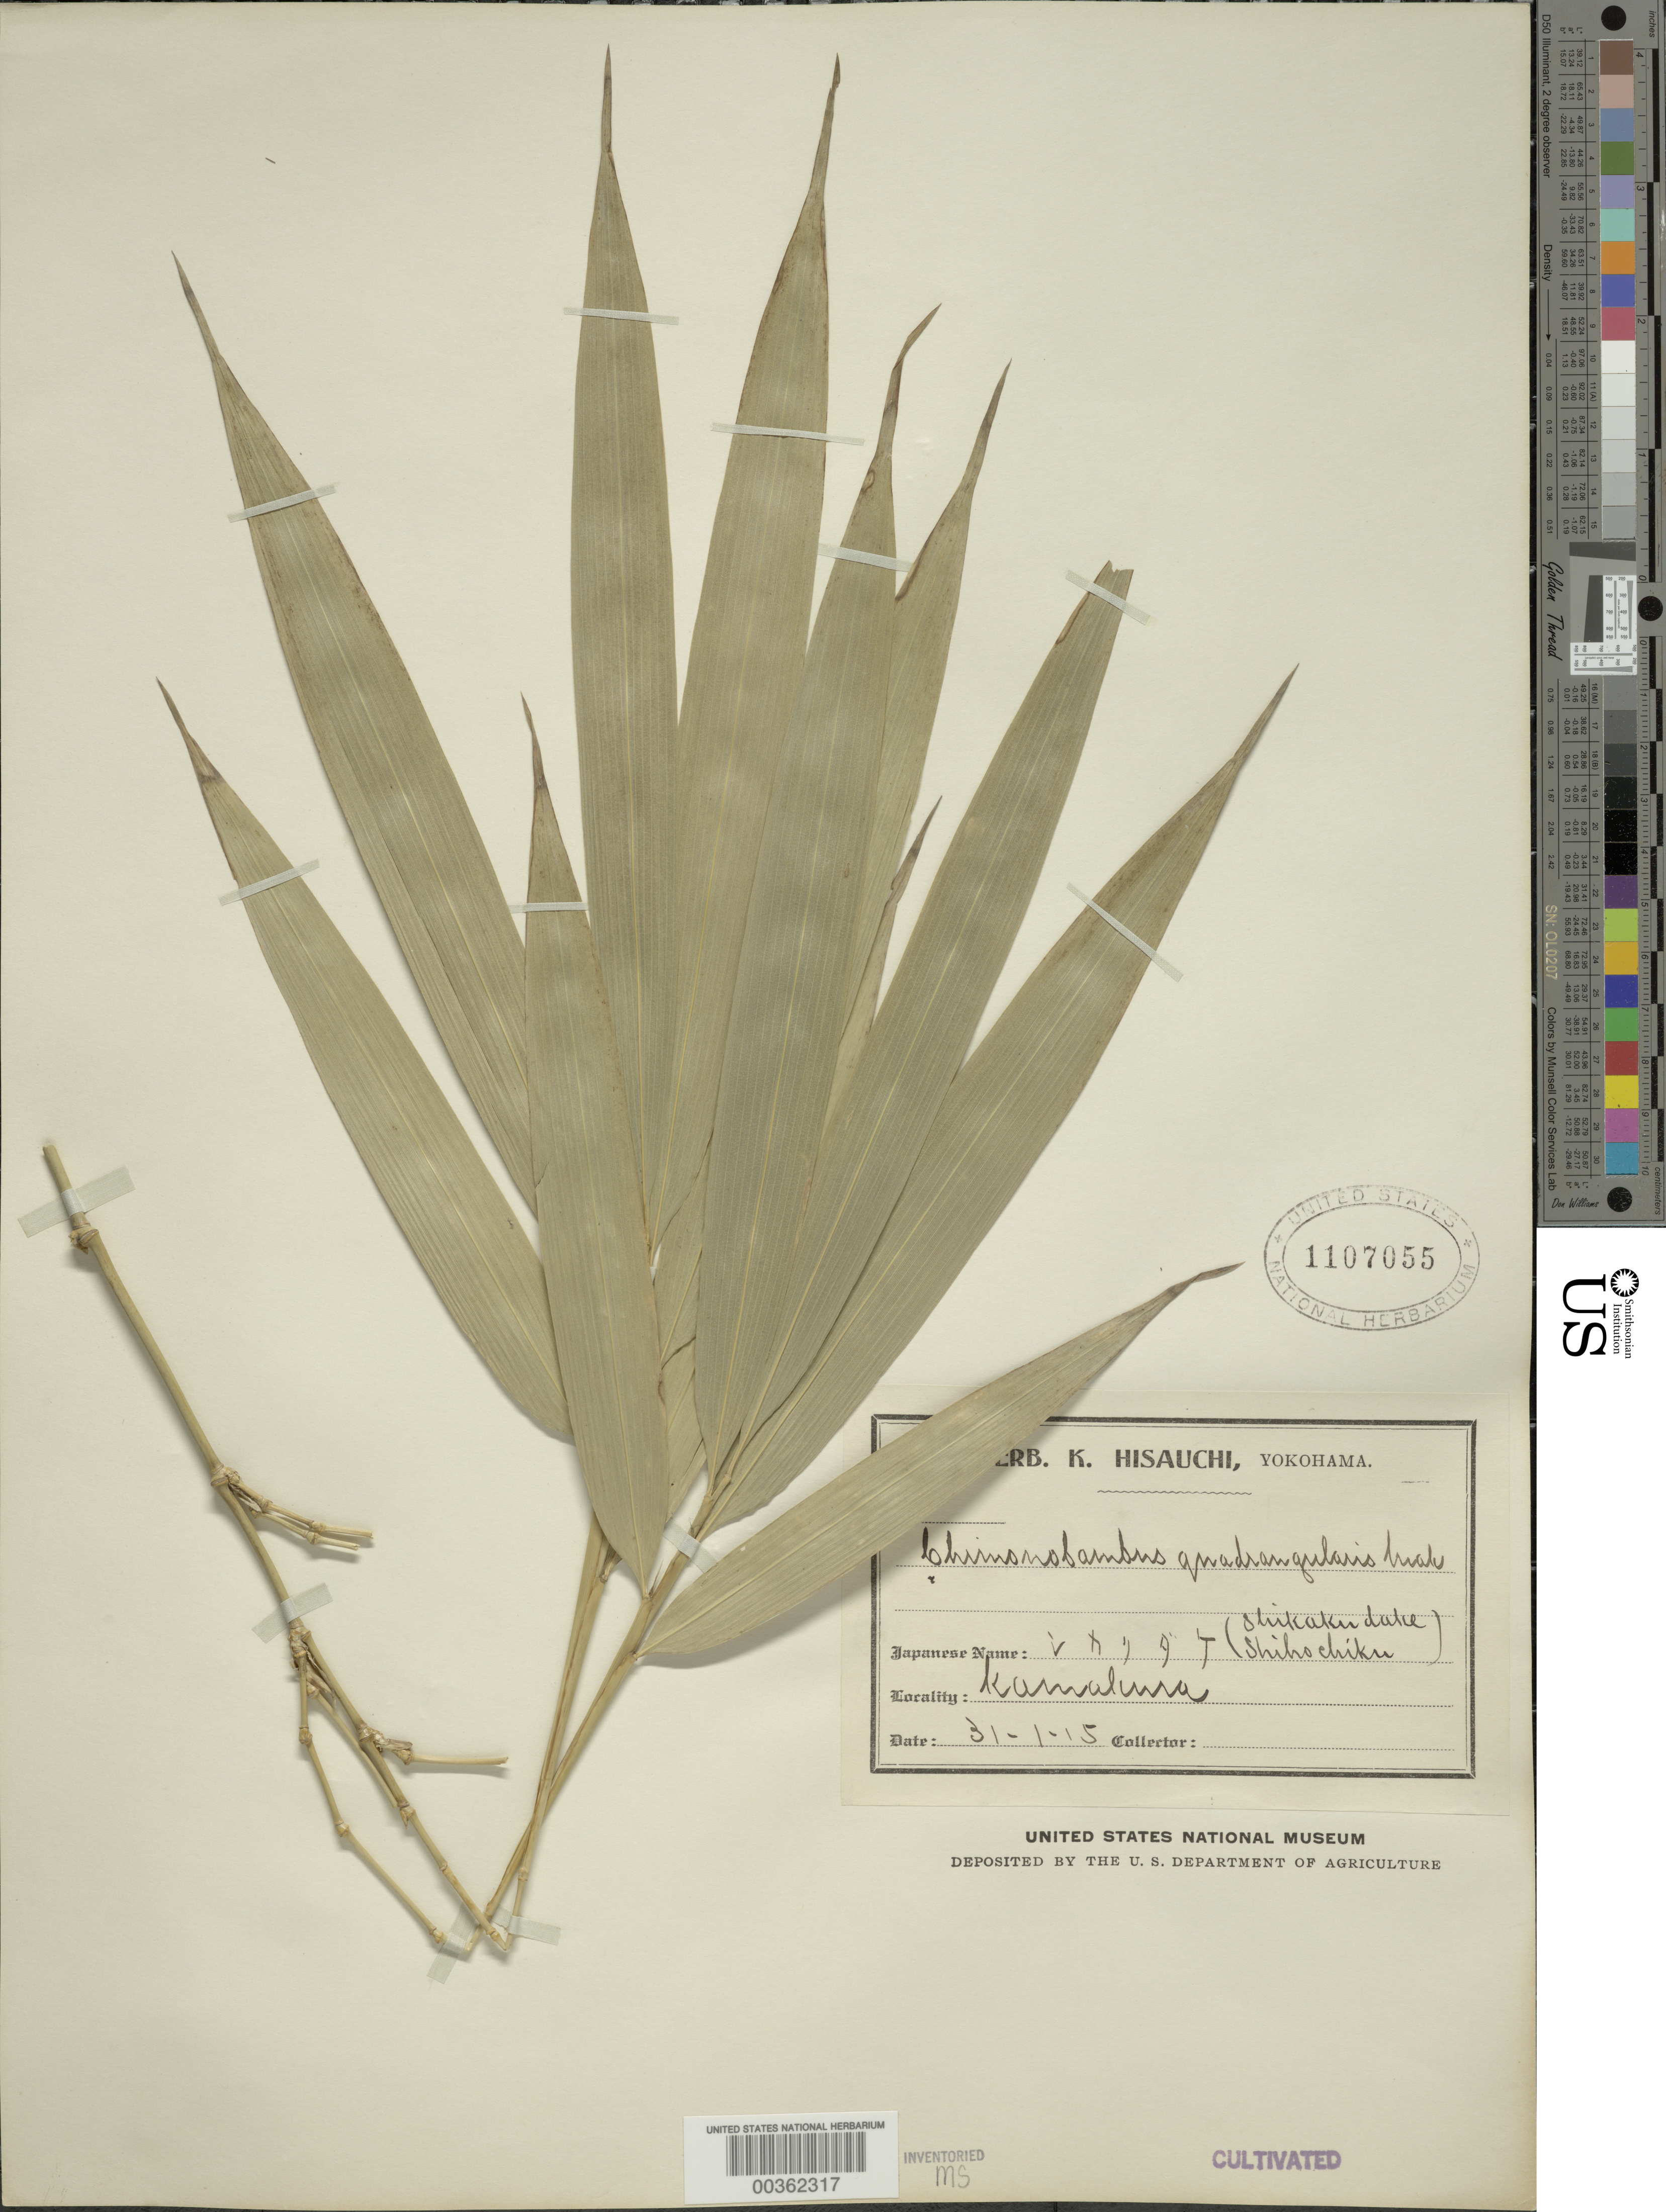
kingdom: Plantae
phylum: Tracheophyta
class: Liliopsida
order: Poales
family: Poaceae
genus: Chimonobambusa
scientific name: Chimonobambusa quadrangularis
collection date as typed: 31 Jan 1915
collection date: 1915-01-31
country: Japan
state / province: Kanagawa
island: Honshu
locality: Yokohama.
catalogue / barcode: US 1107055